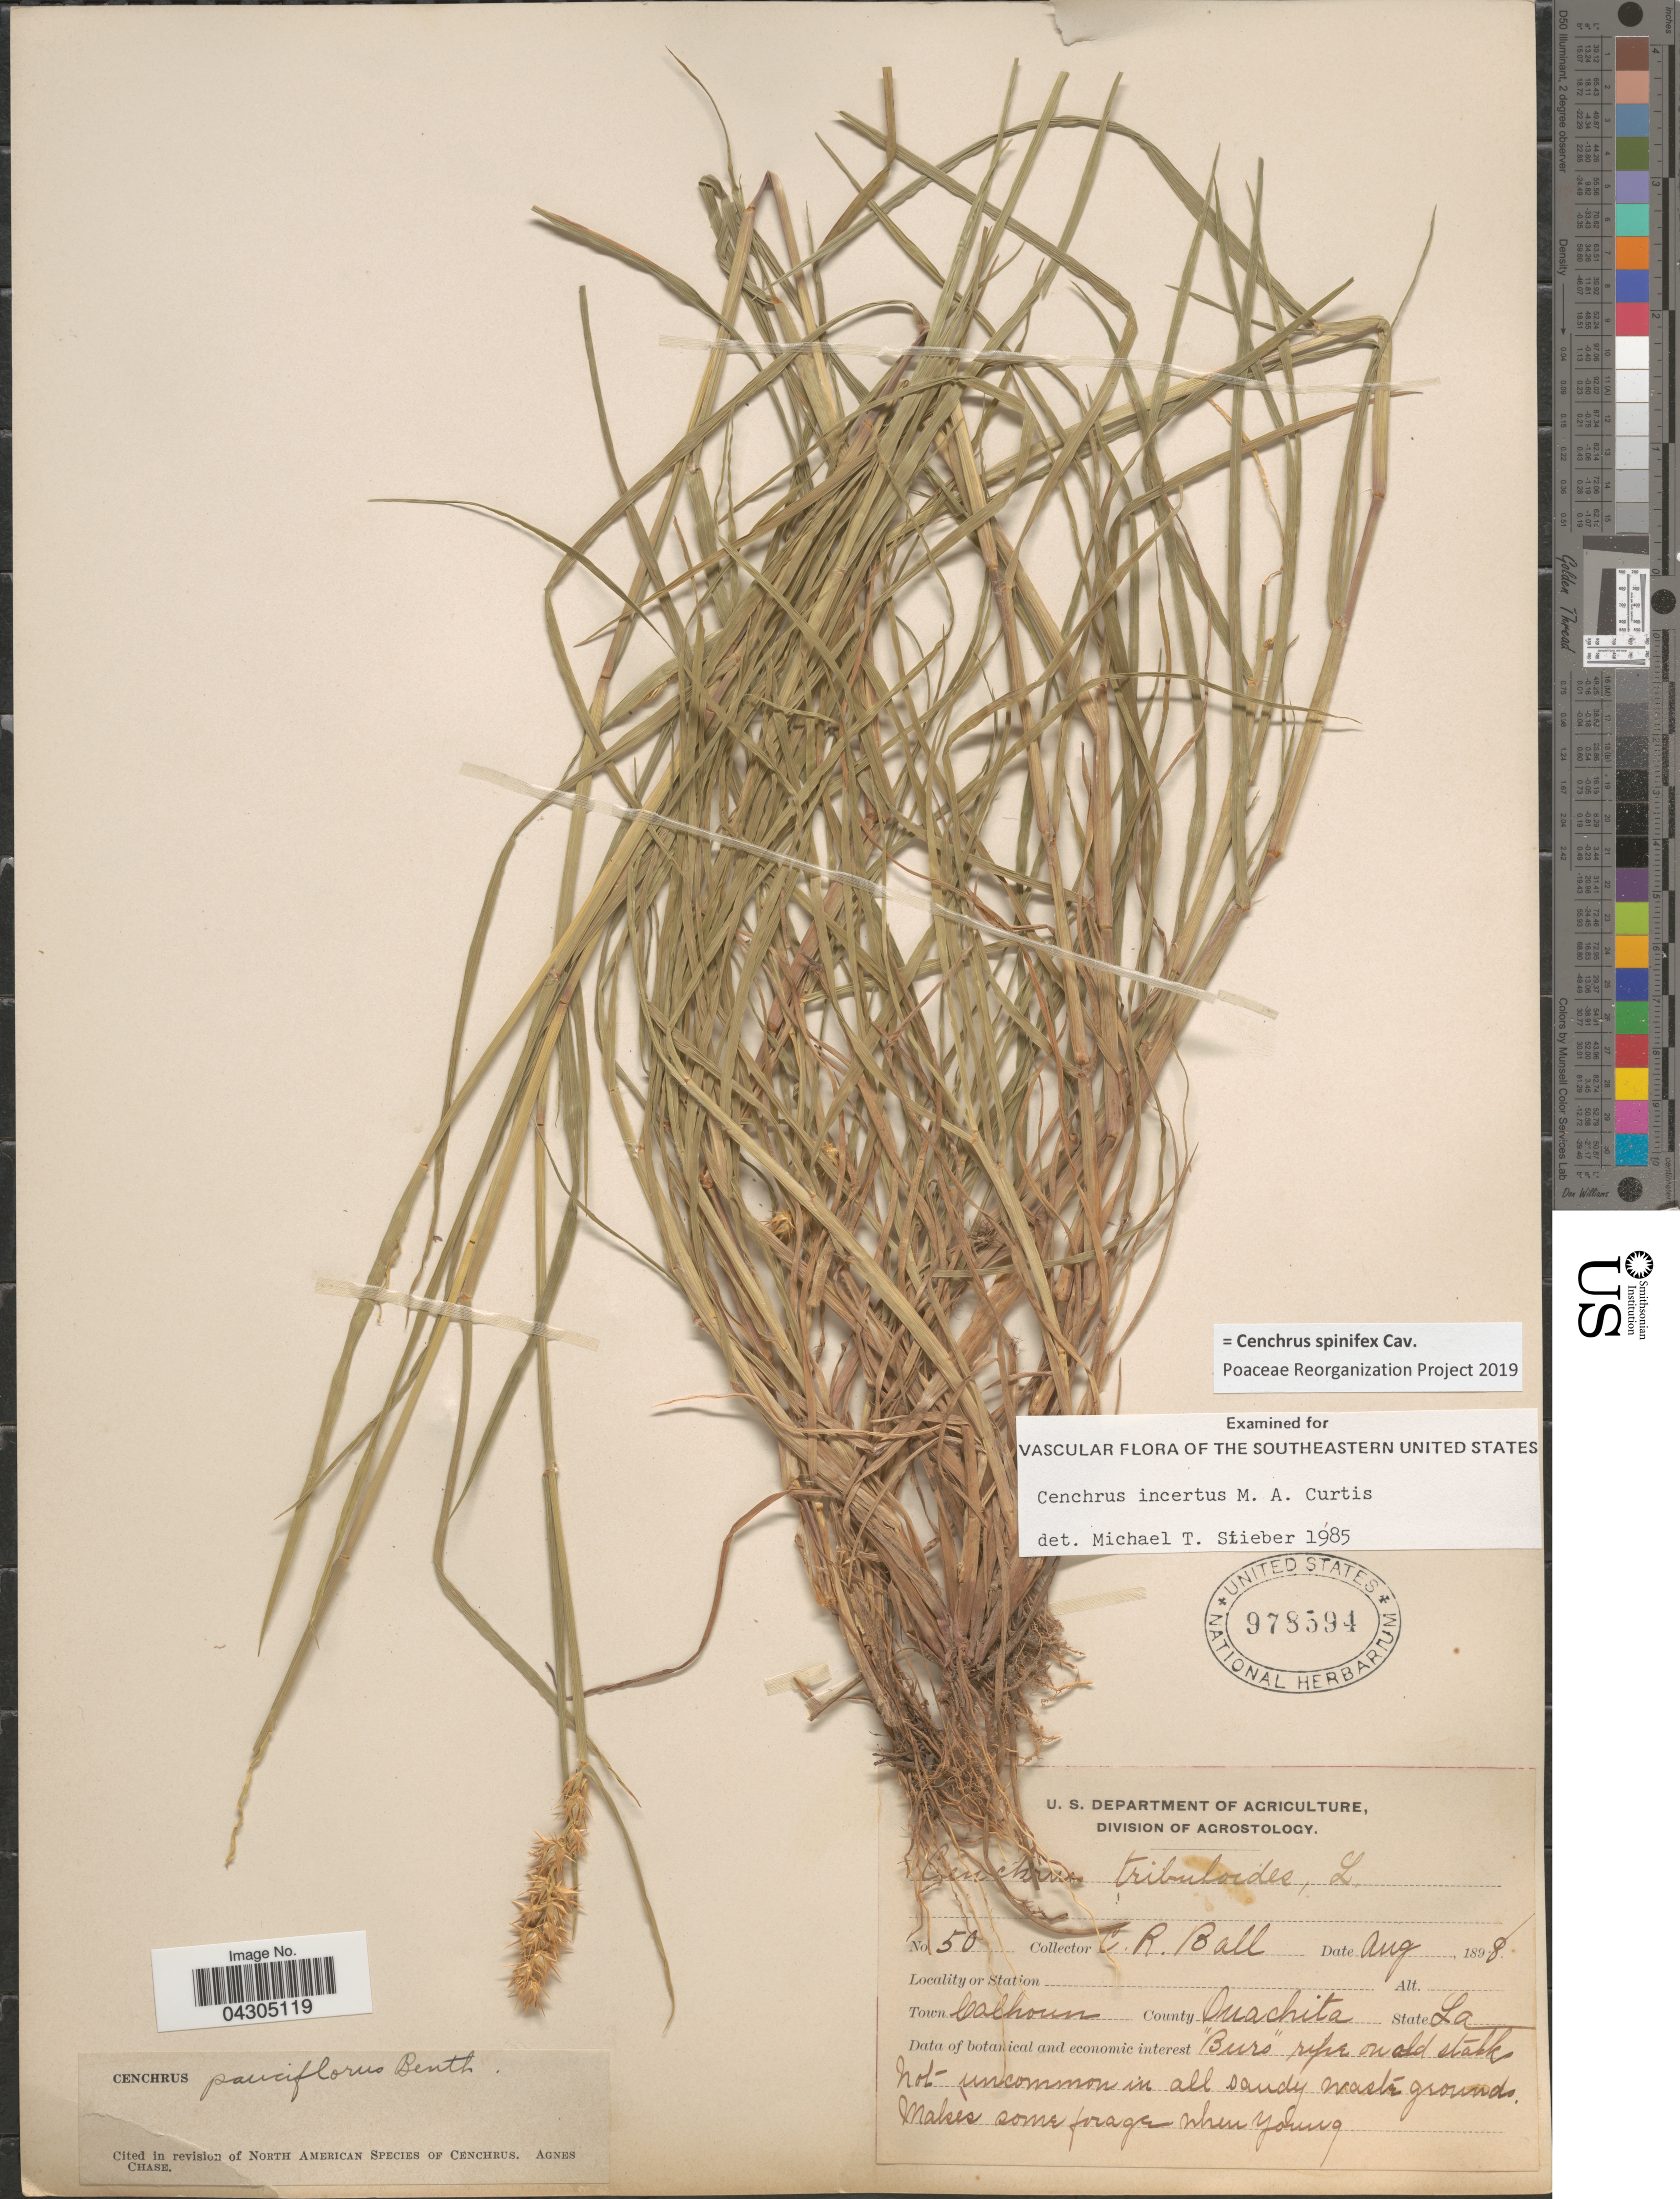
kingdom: Plantae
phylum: Tracheophyta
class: Liliopsida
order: Poales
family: Poaceae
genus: Cenchrus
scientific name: Cenchrus spinifex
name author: Cav.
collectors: C. R. Ball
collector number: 50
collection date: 1898-08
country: United States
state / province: Louisiana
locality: Town Calhoub. County Cuachita.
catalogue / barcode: US 978594